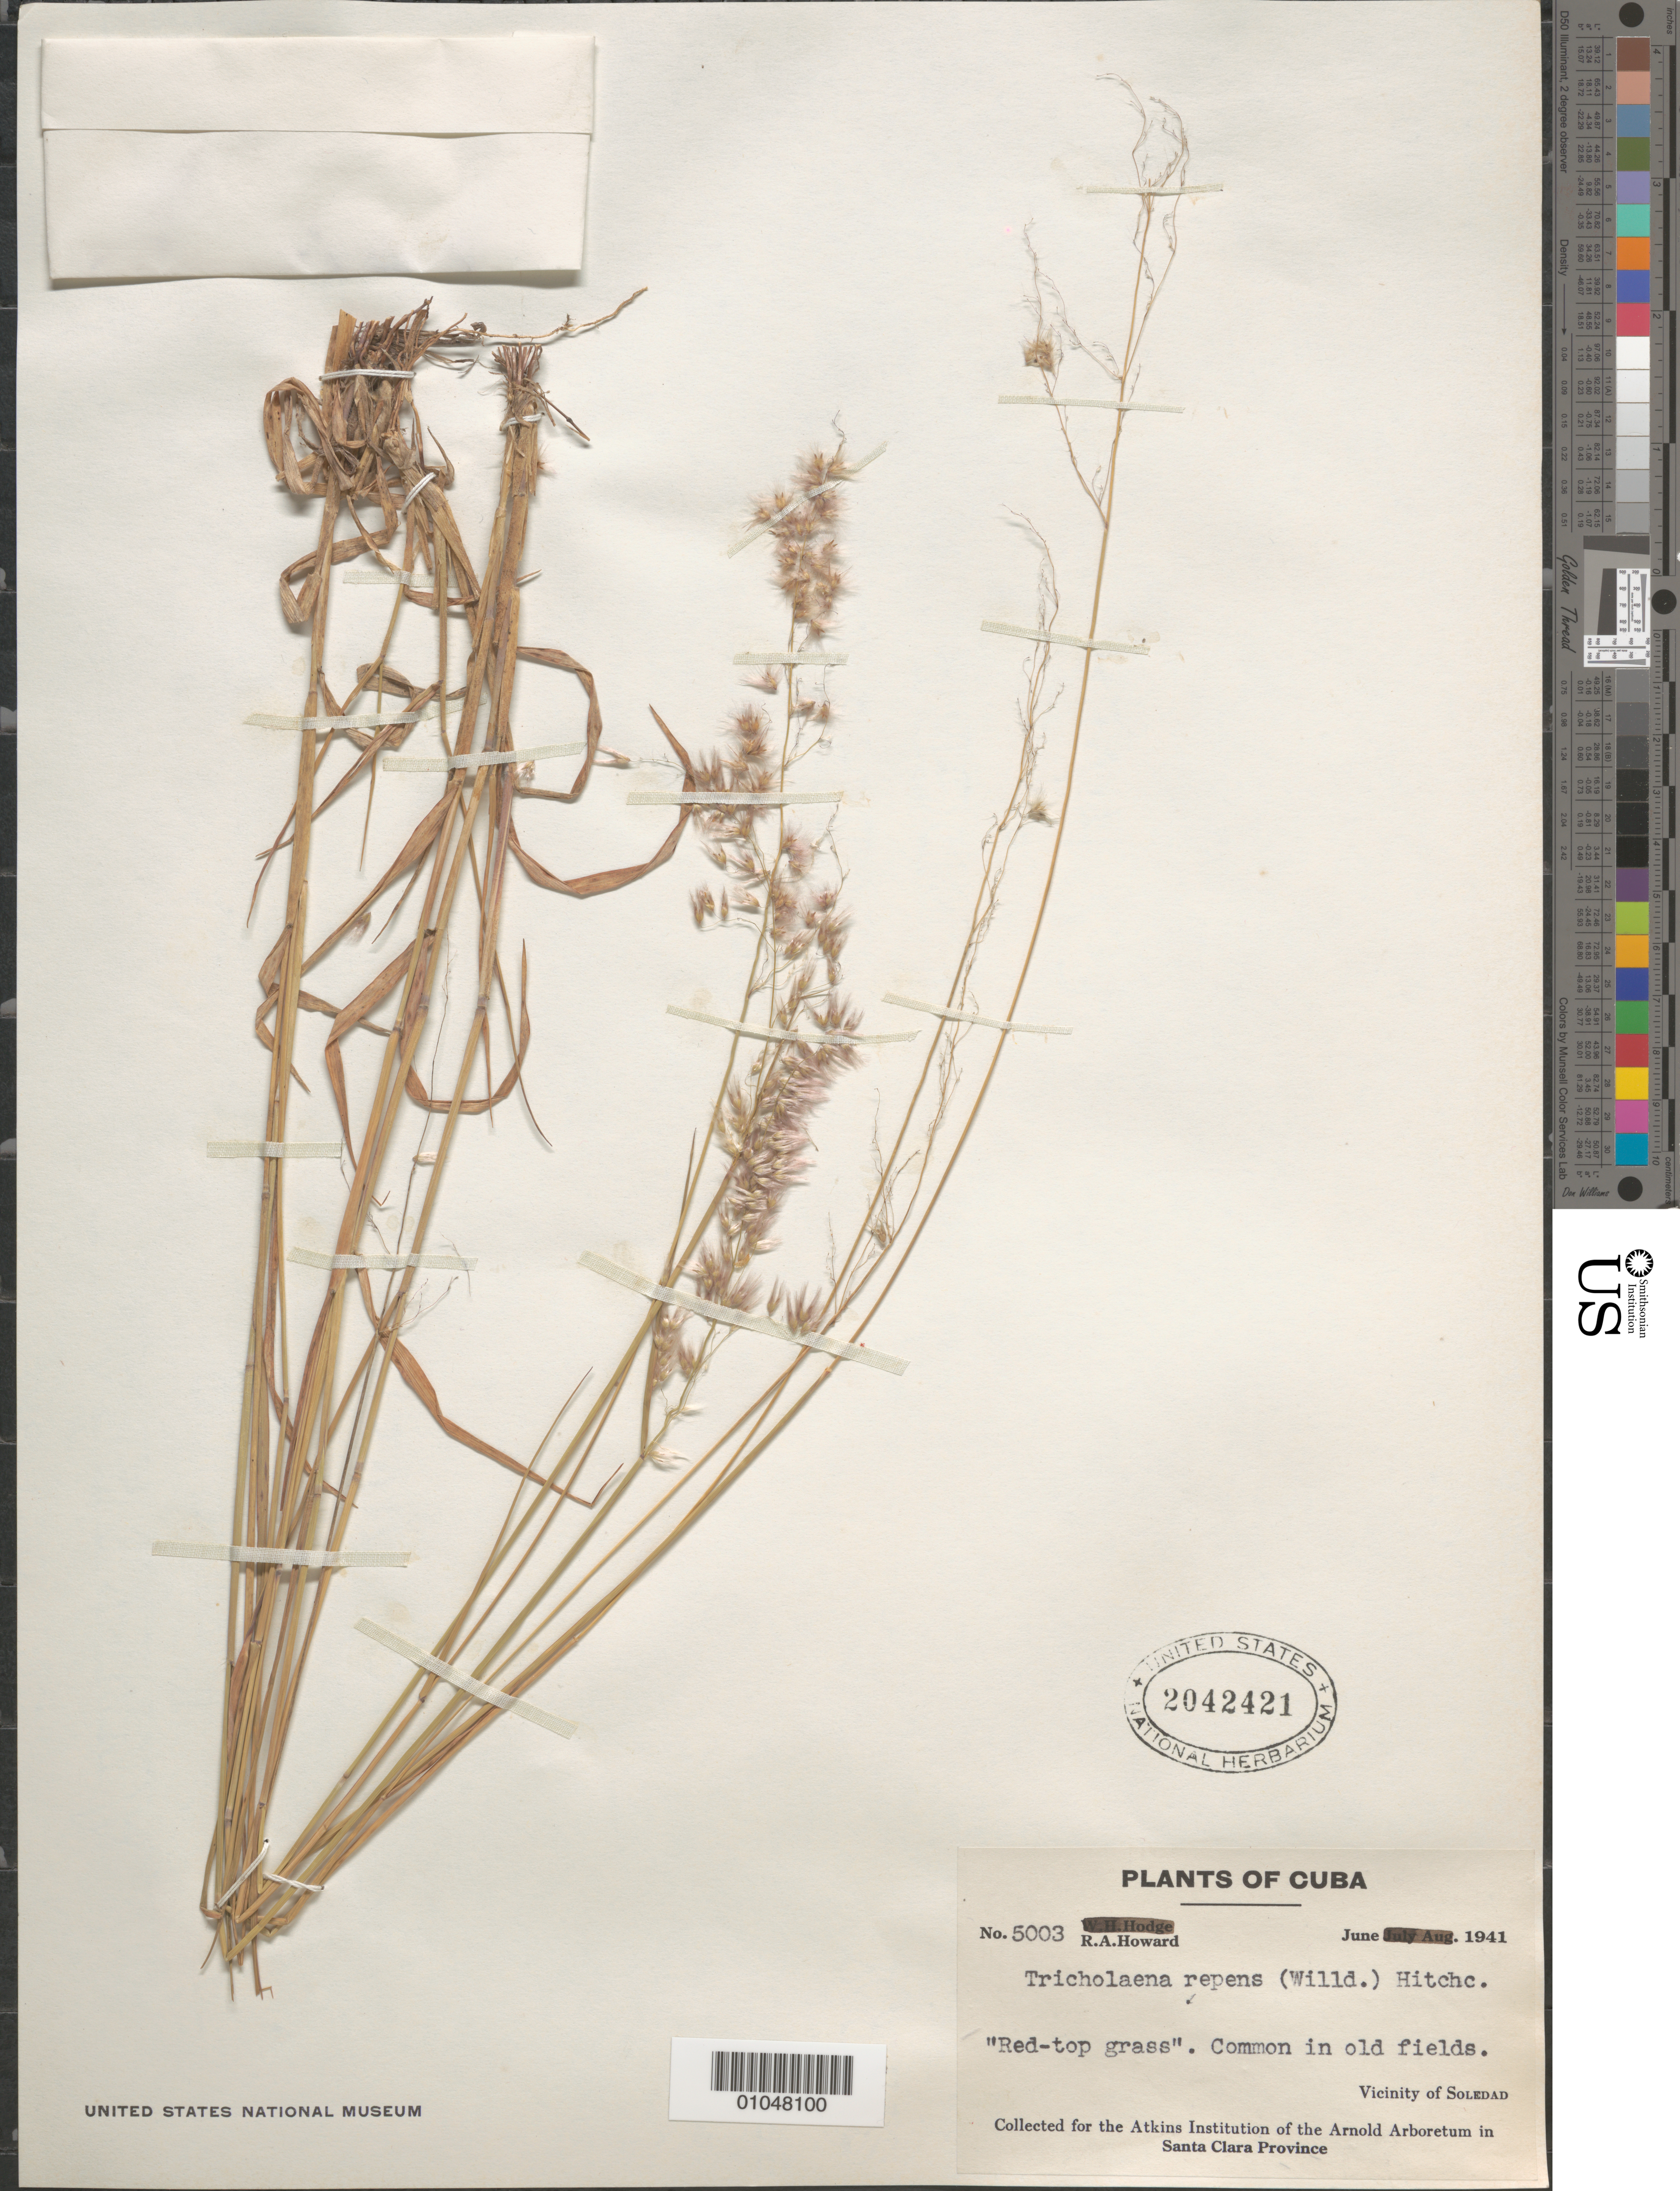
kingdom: Plantae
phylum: Tracheophyta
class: Liliopsida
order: Poales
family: Poaceae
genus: Rhynchelytrum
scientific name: Rhynchelytrum repens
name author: (Willd.) C.E. Hubb.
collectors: R. A. Howard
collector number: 5003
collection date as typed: Jun 1941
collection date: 1941-06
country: Cuba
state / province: Cienfuegos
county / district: Santa Clara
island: Cuba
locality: Vic of Soledad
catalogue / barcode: US 2042421